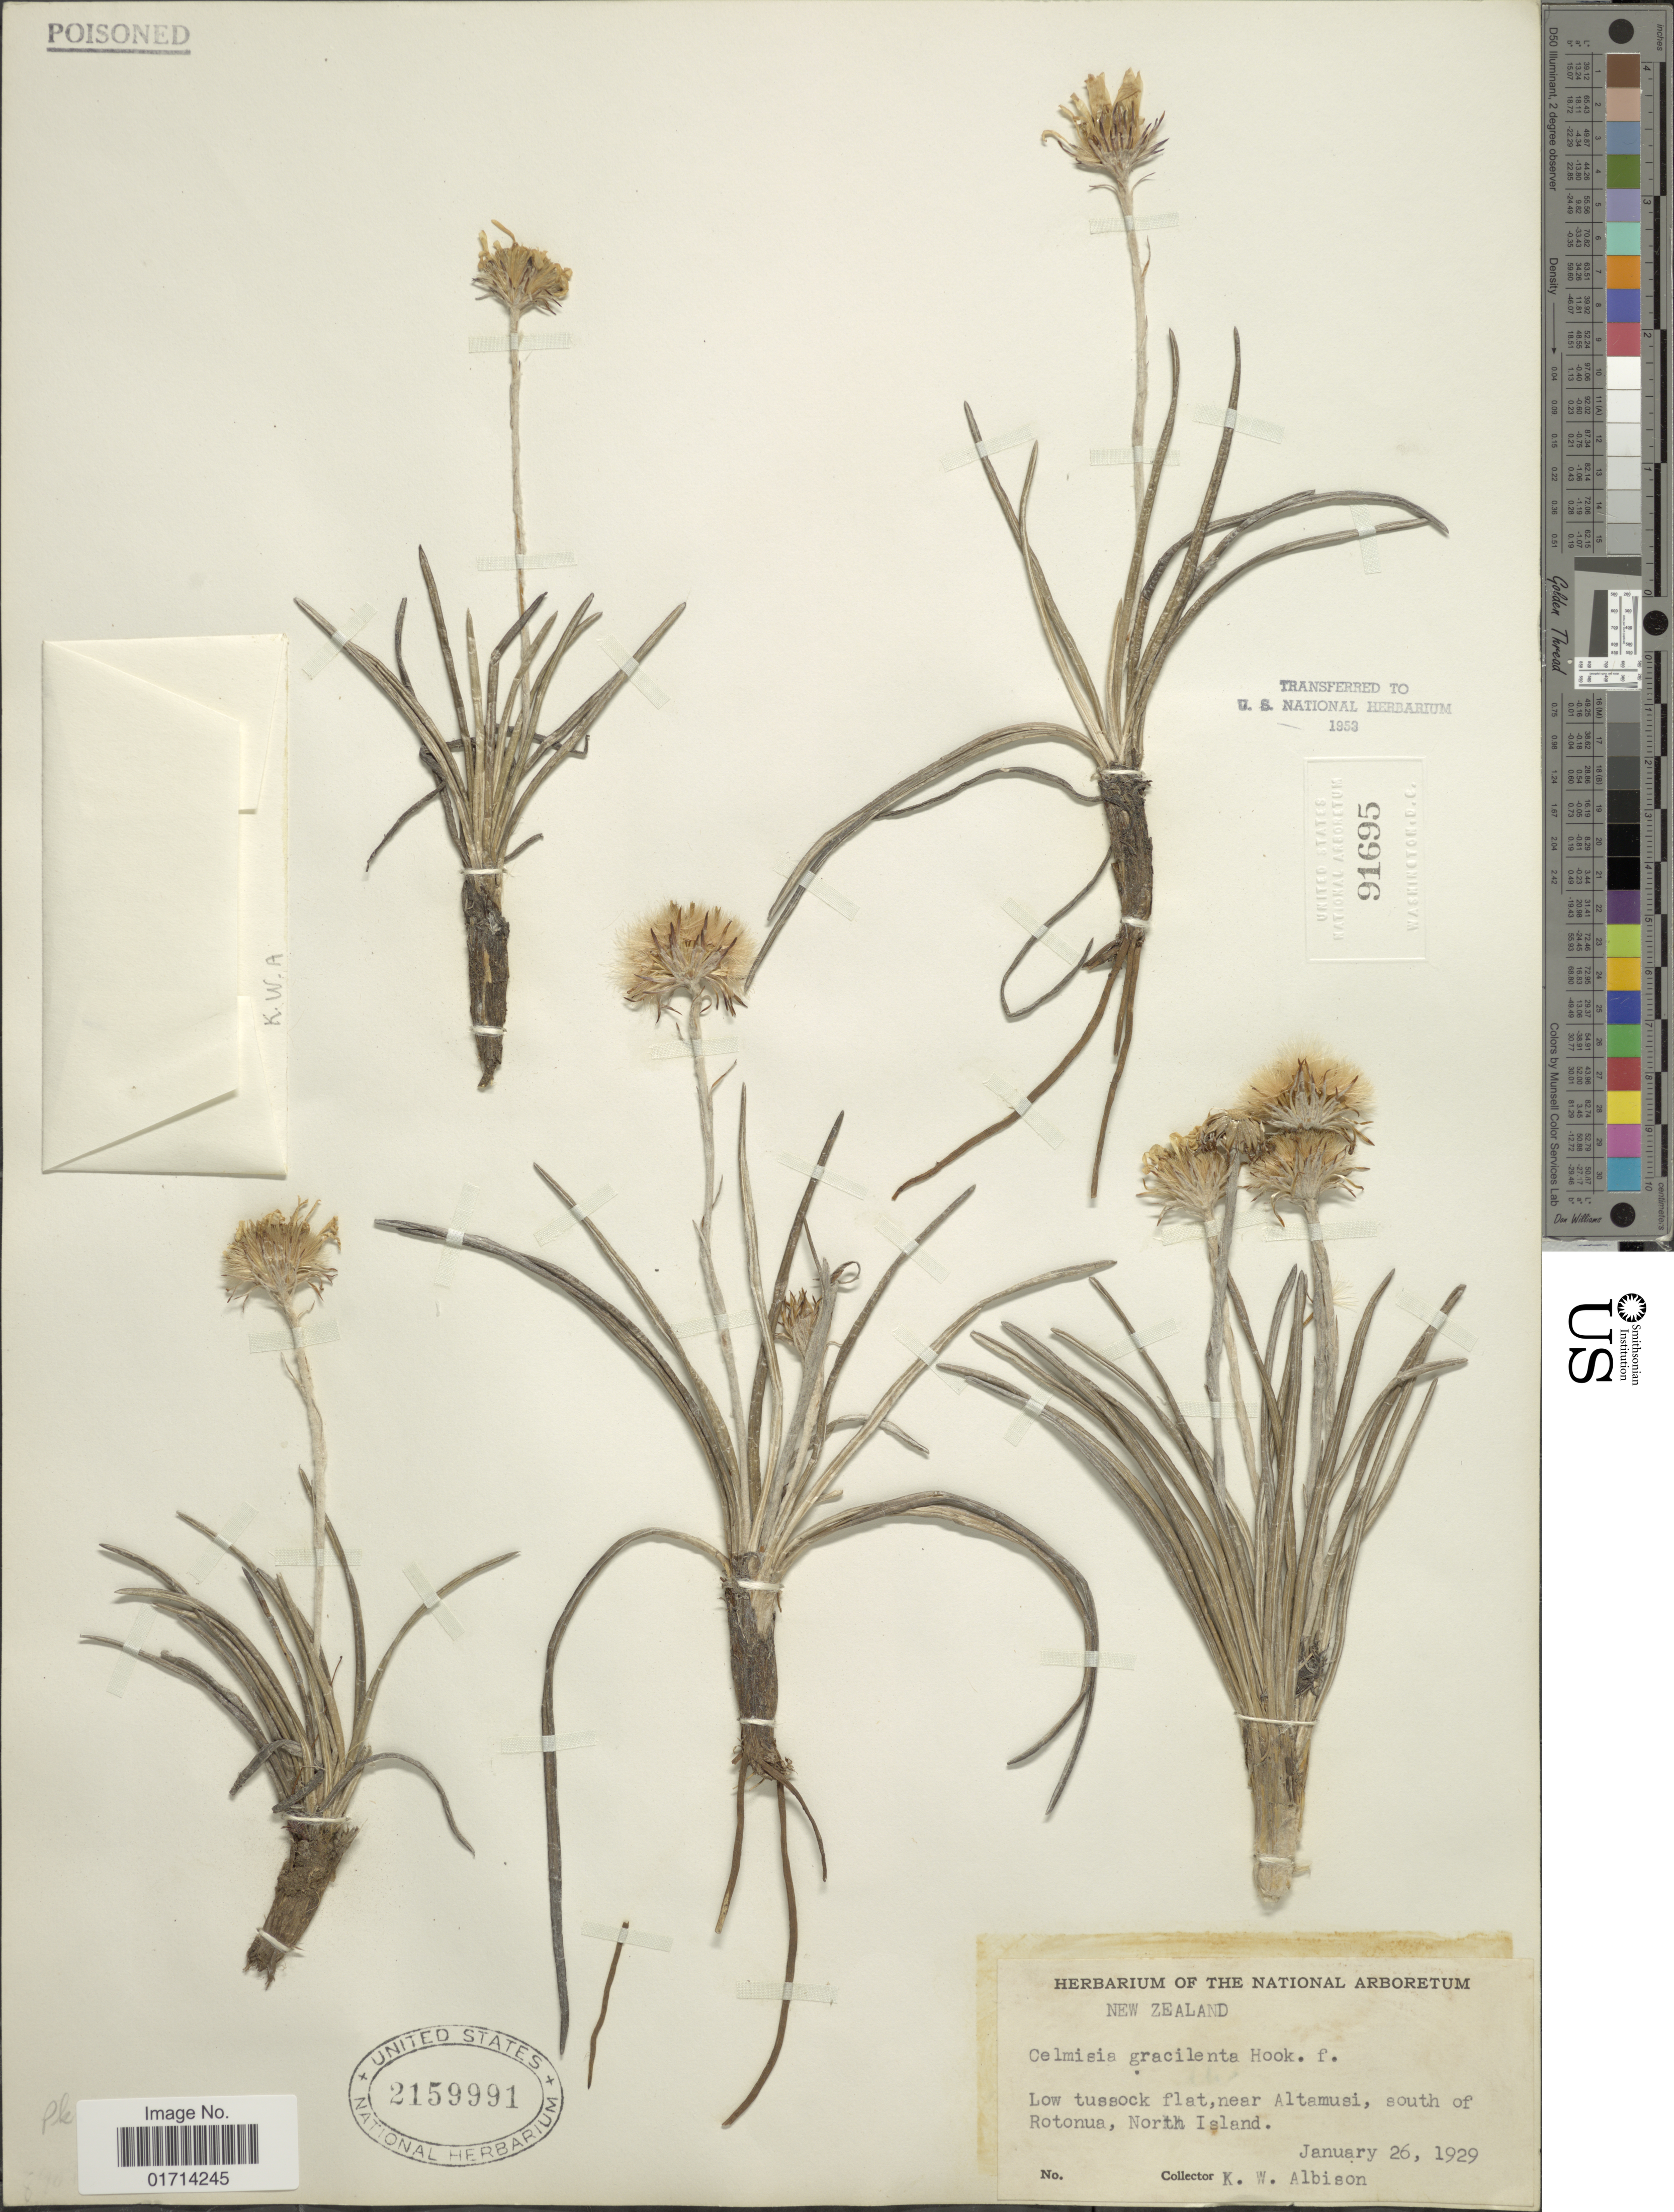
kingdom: Plantae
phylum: Tracheophyta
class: Magnoliopsida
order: Asterales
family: Asteraceae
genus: Celmisia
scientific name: Celmisia gracilenta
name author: Hook. f.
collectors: K. Albison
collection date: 1929-01-26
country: New Zealand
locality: Near Altamusi, south of Rotonua, North Island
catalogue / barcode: US 2159991